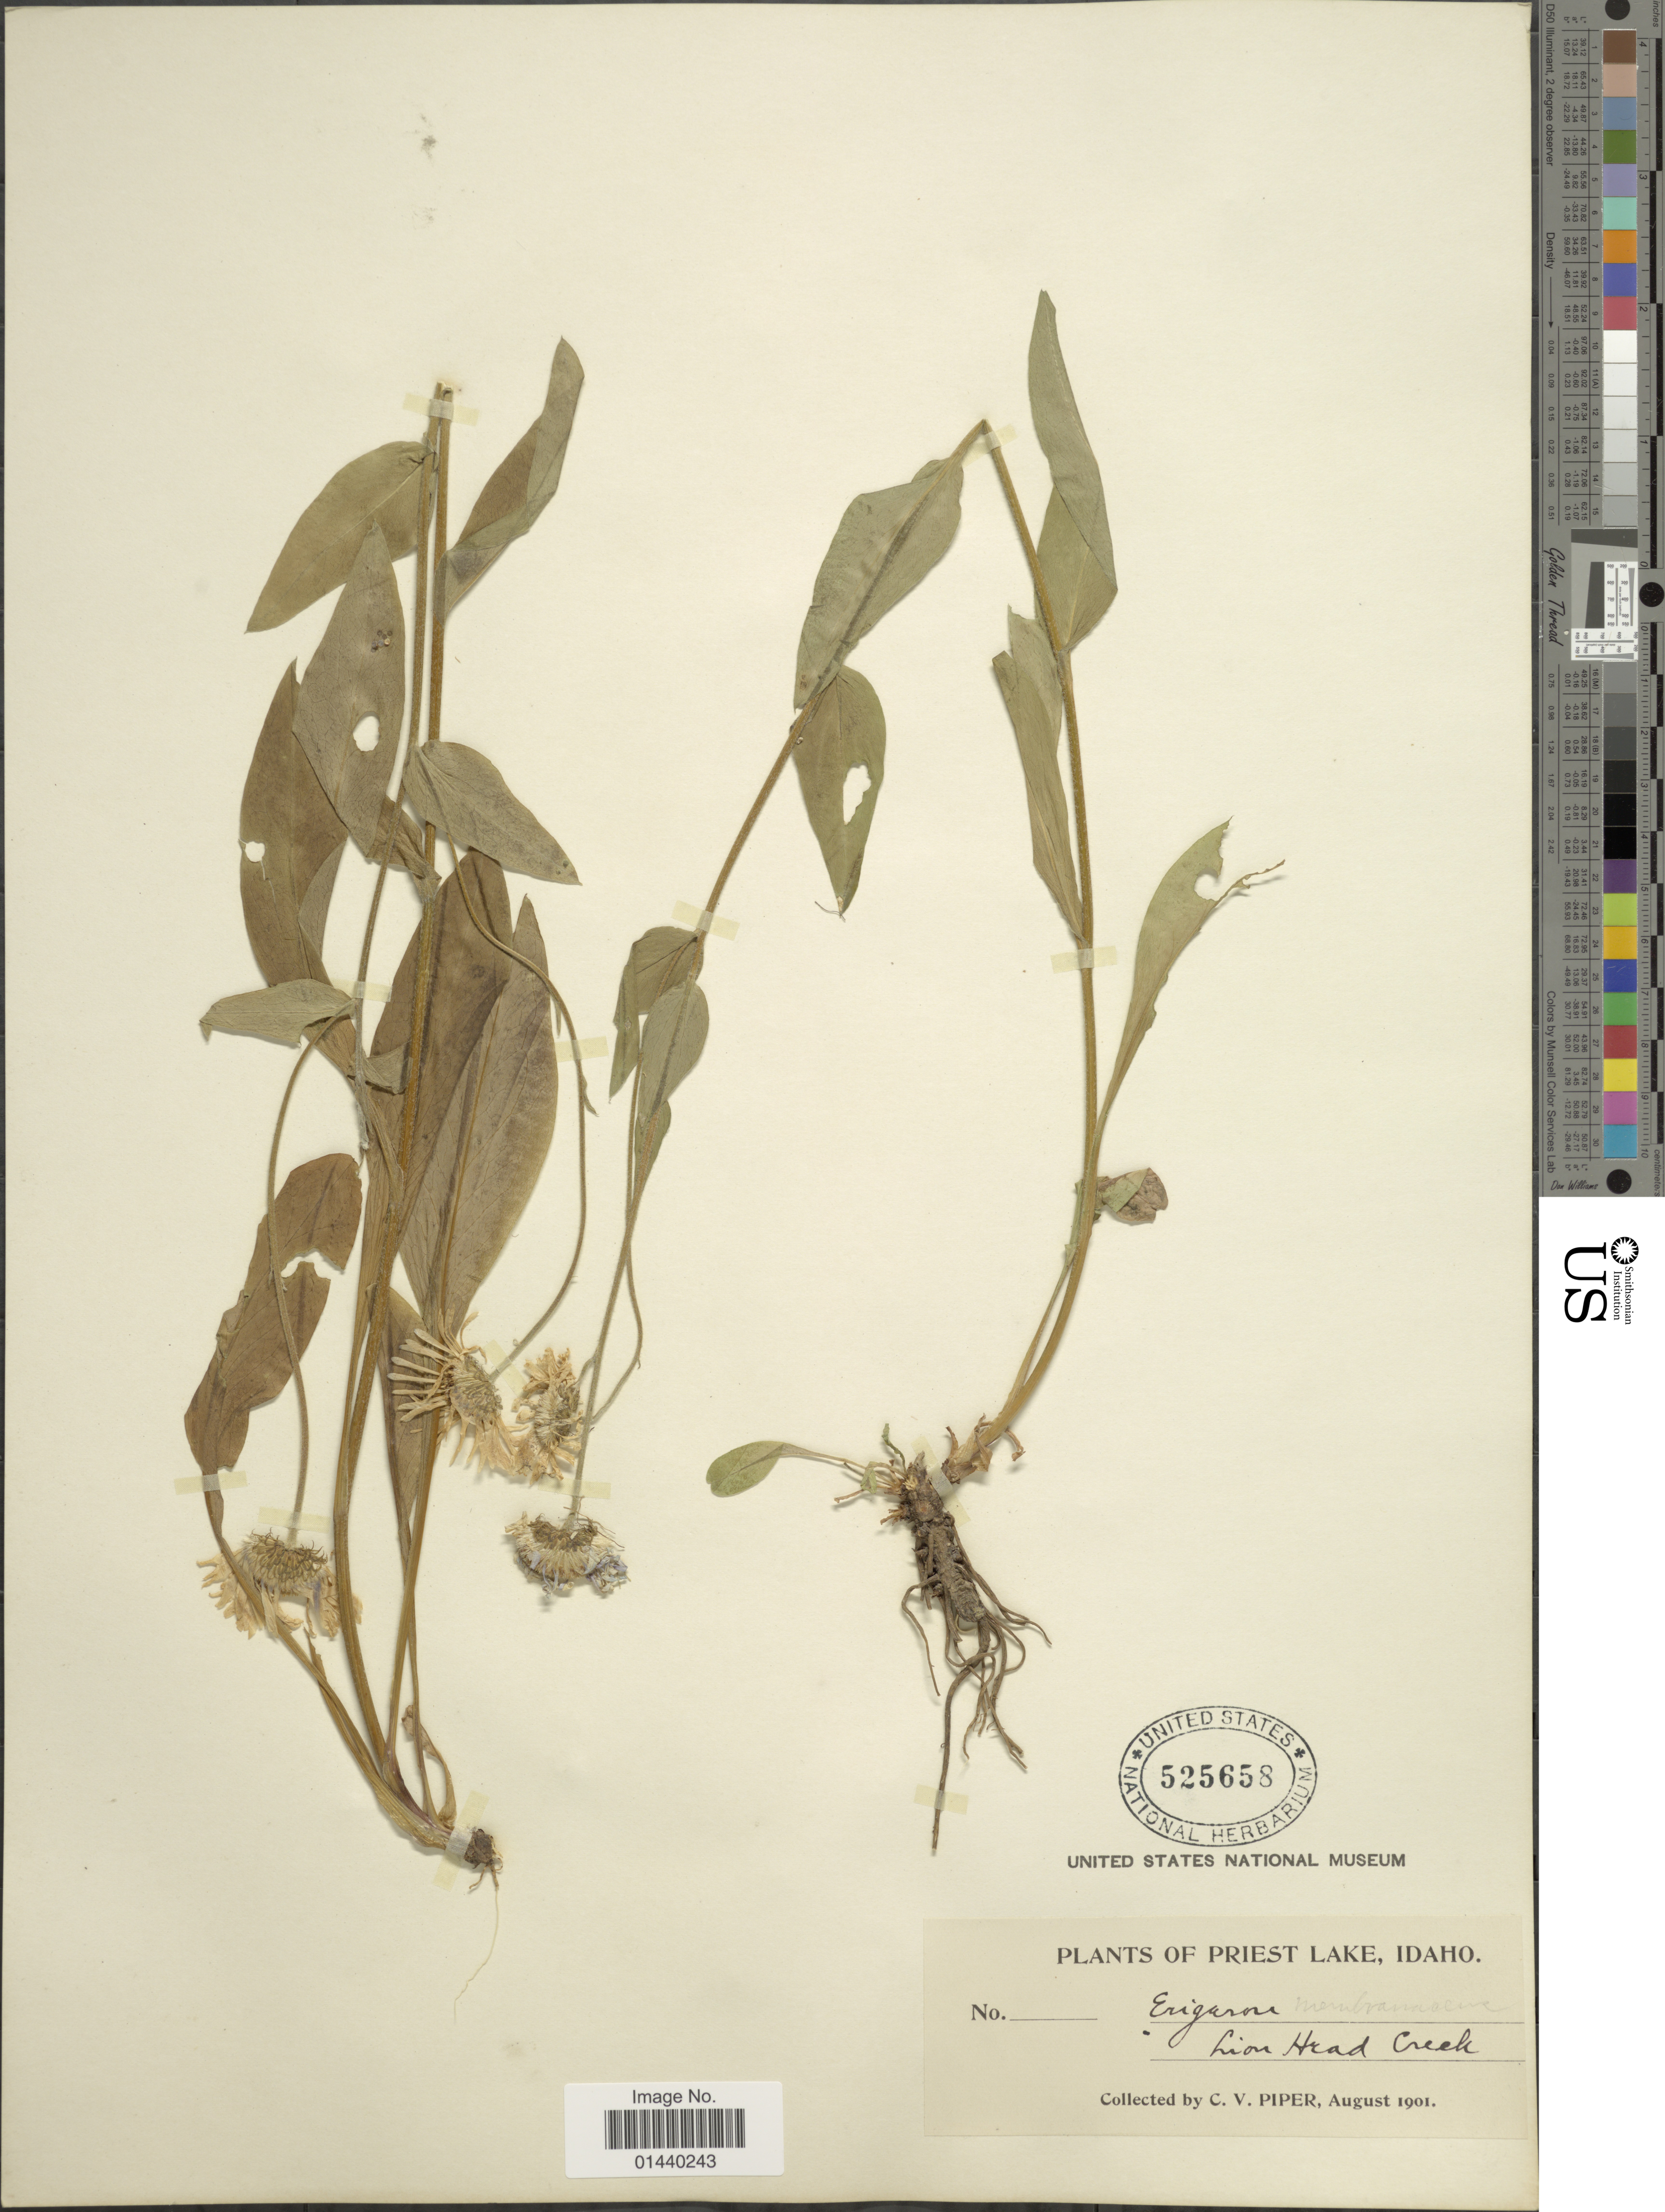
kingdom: Plantae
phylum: Tracheophyta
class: Magnoliopsida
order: Asterales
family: Asteraceae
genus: Erigeron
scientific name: Erigeron salsuginosus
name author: (Richardson ex R. Br.) A. Gray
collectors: C. V. Piper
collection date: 1901-08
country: United States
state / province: Idaho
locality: Priest Lake. Lion Head Creek.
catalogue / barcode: US 525658